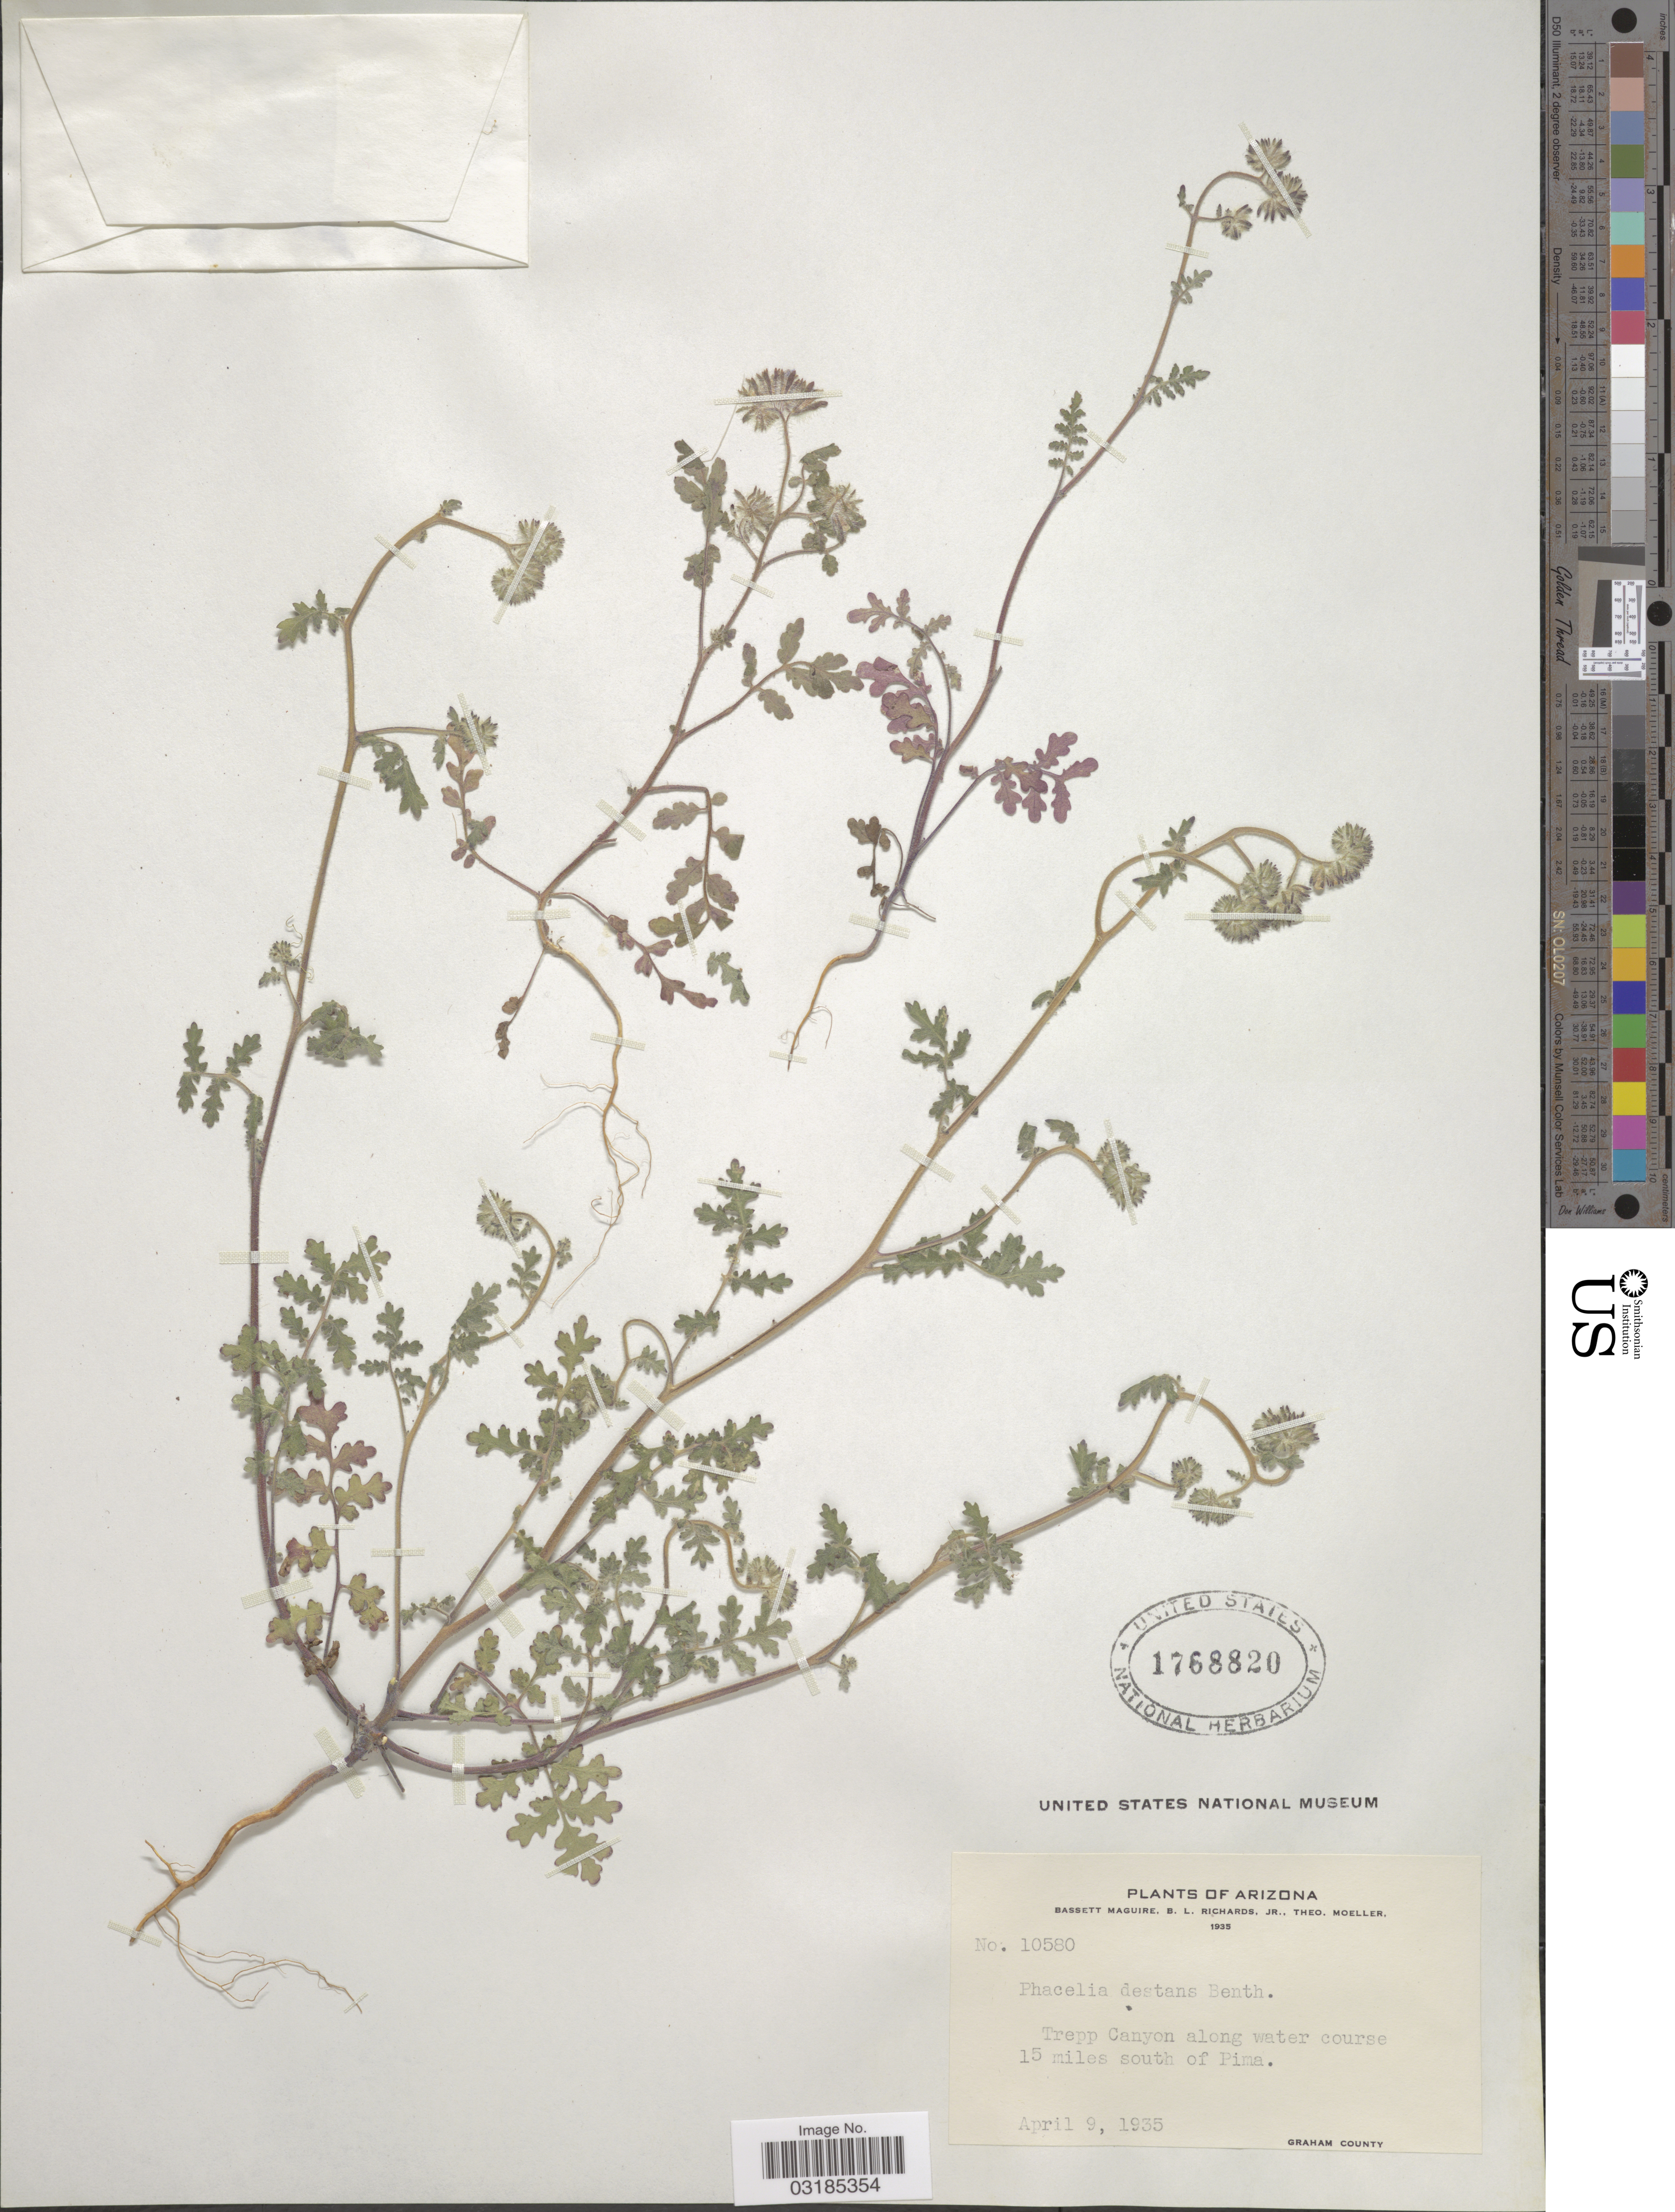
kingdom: Plantae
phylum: Tracheophyta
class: Magnoliopsida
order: Boraginales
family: Hydrophyllaceae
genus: Phacelia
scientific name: Phacelia distans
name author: Benth.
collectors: B. Maguire, B. Richards & T. Moeller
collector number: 10580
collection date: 1935-04-09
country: United States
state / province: Arizona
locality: Trepp Canyon along water course 15 miles south of Pima. Graham county.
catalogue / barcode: US 1768820